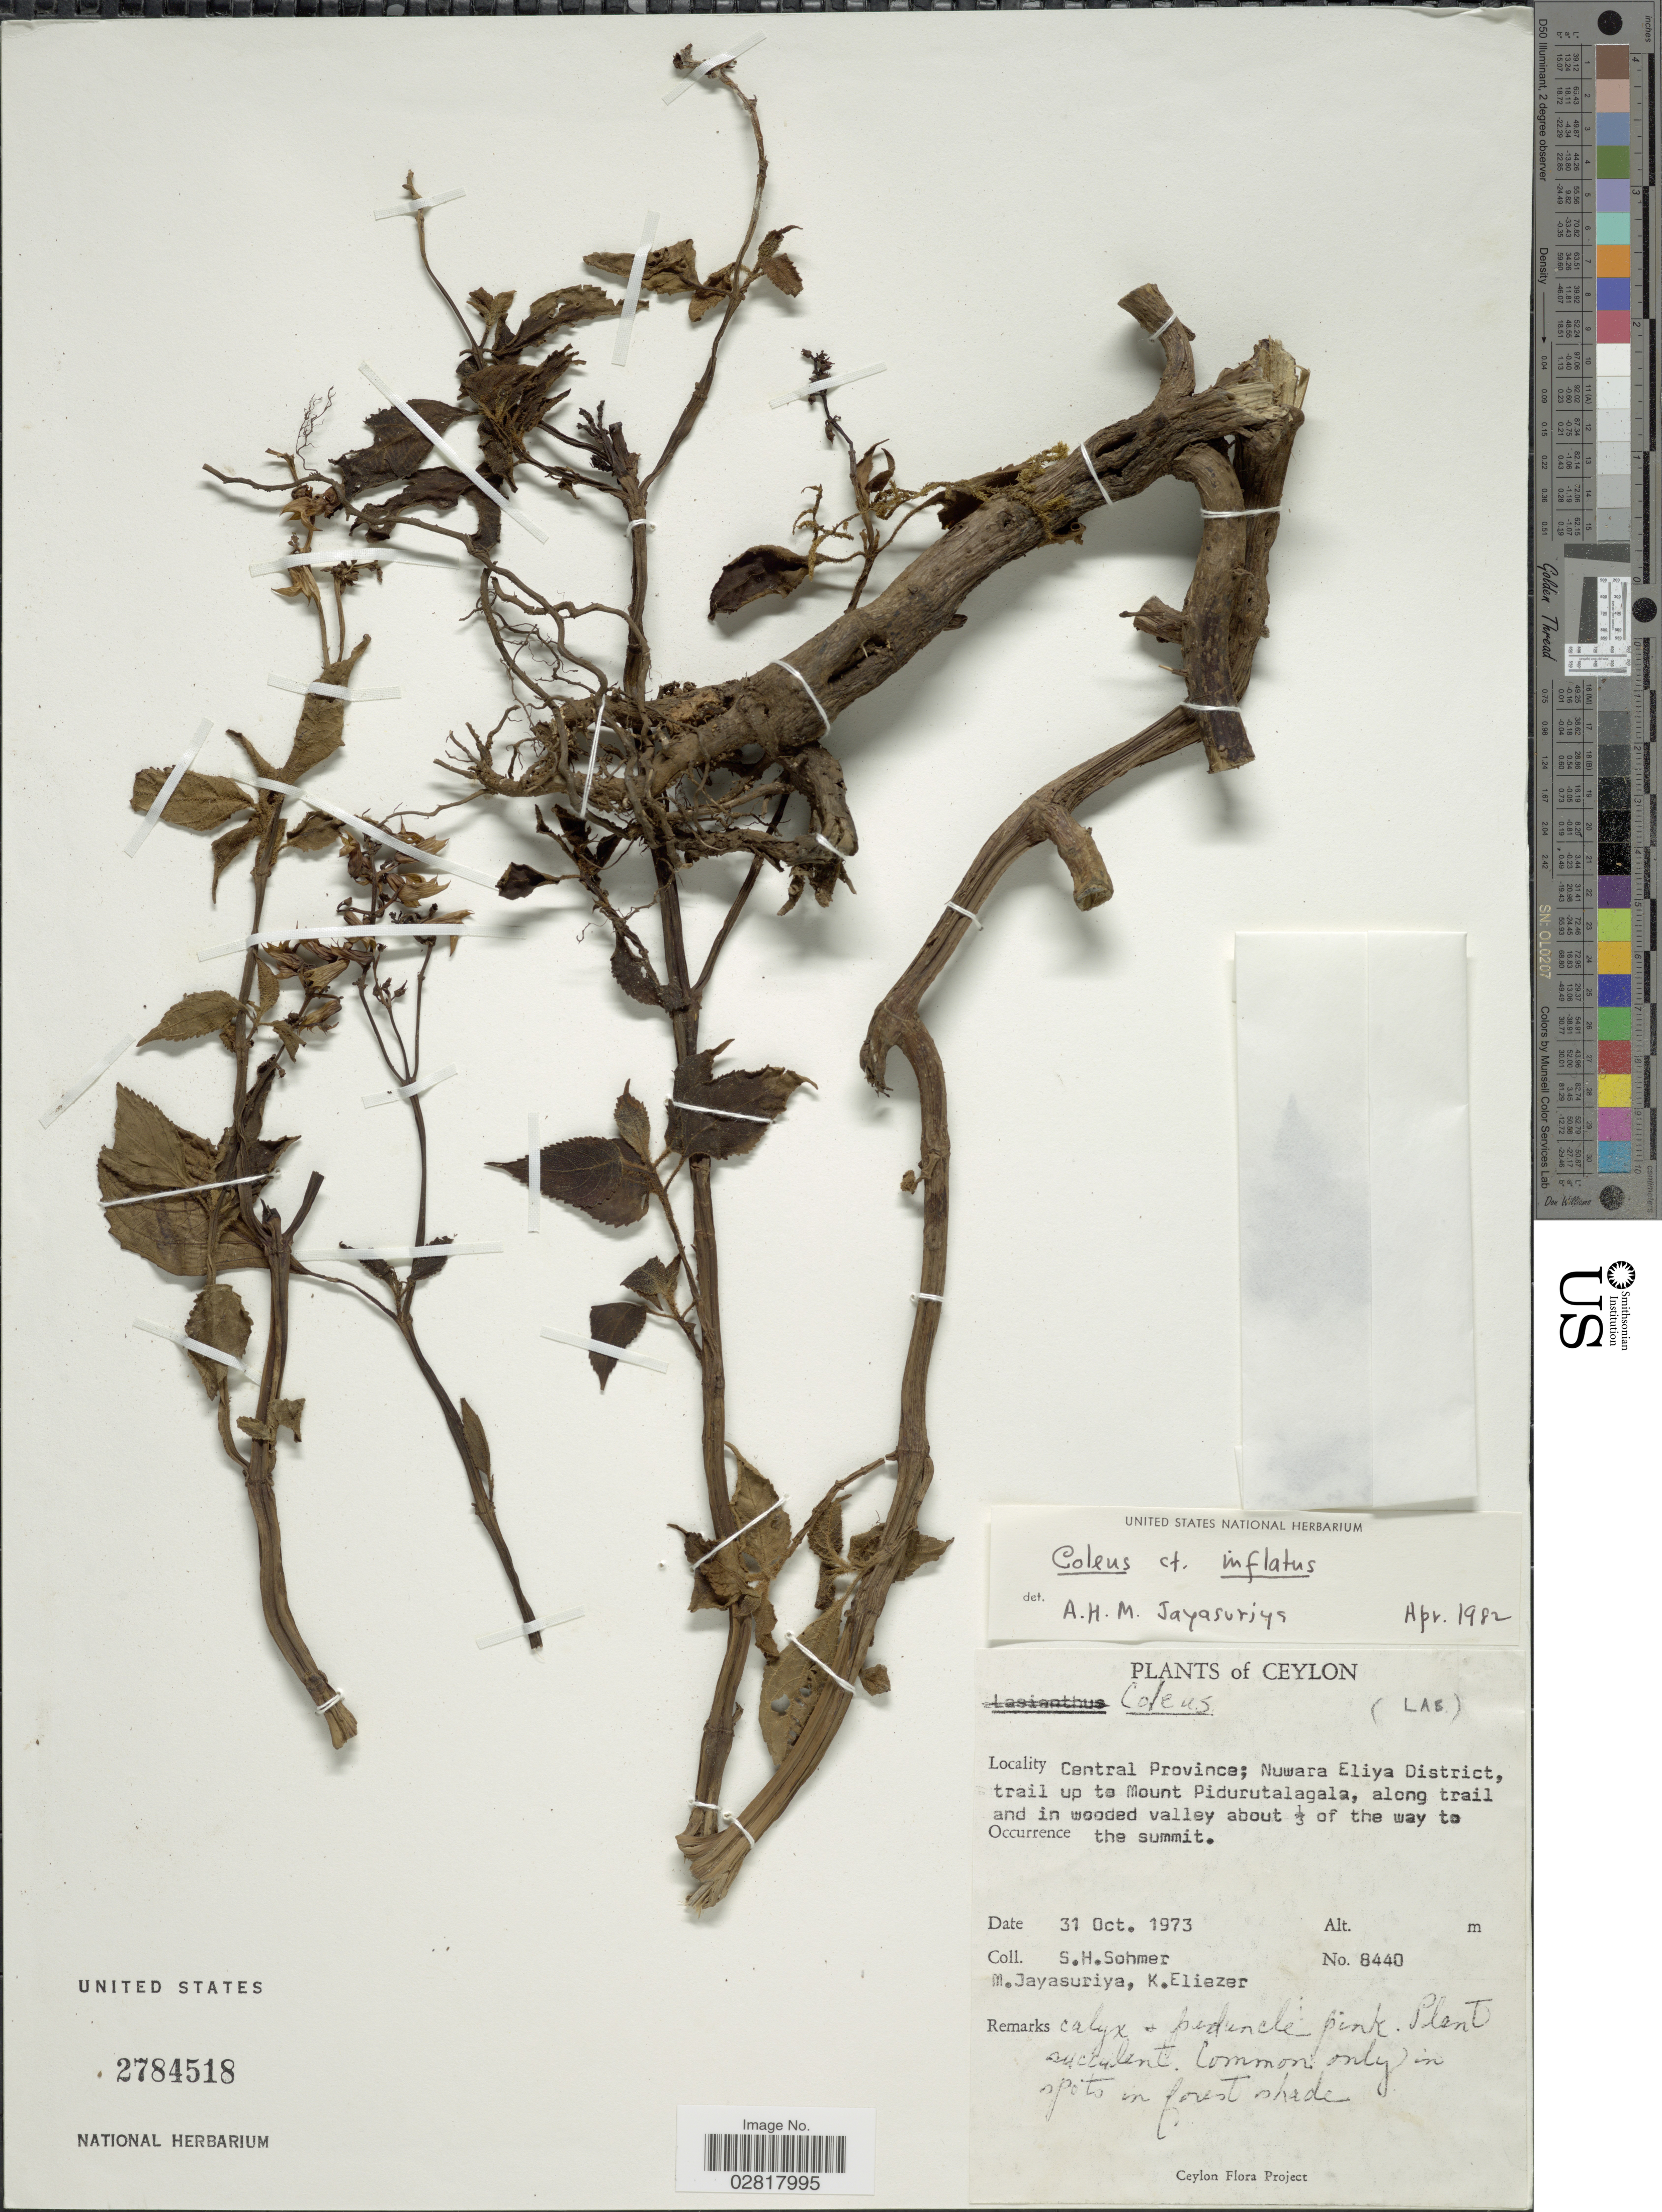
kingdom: Plantae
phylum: Tracheophyta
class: Magnoliopsida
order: Lamiales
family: Lamiaceae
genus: Plectranthus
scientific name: Plectranthus inflatus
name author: (Benth.) R.H. Willemse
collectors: S. H. Sohmer, M. Jayasuriya & K. Eliezer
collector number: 8440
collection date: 1973-10-31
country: Sri Lanka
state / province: Central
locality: Ceylon, Nuwara Eliya District, trail up to Mount Pidurutalagala, along trail and in wooded valley about 1/3 of the way to the summit.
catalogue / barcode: US 2784518